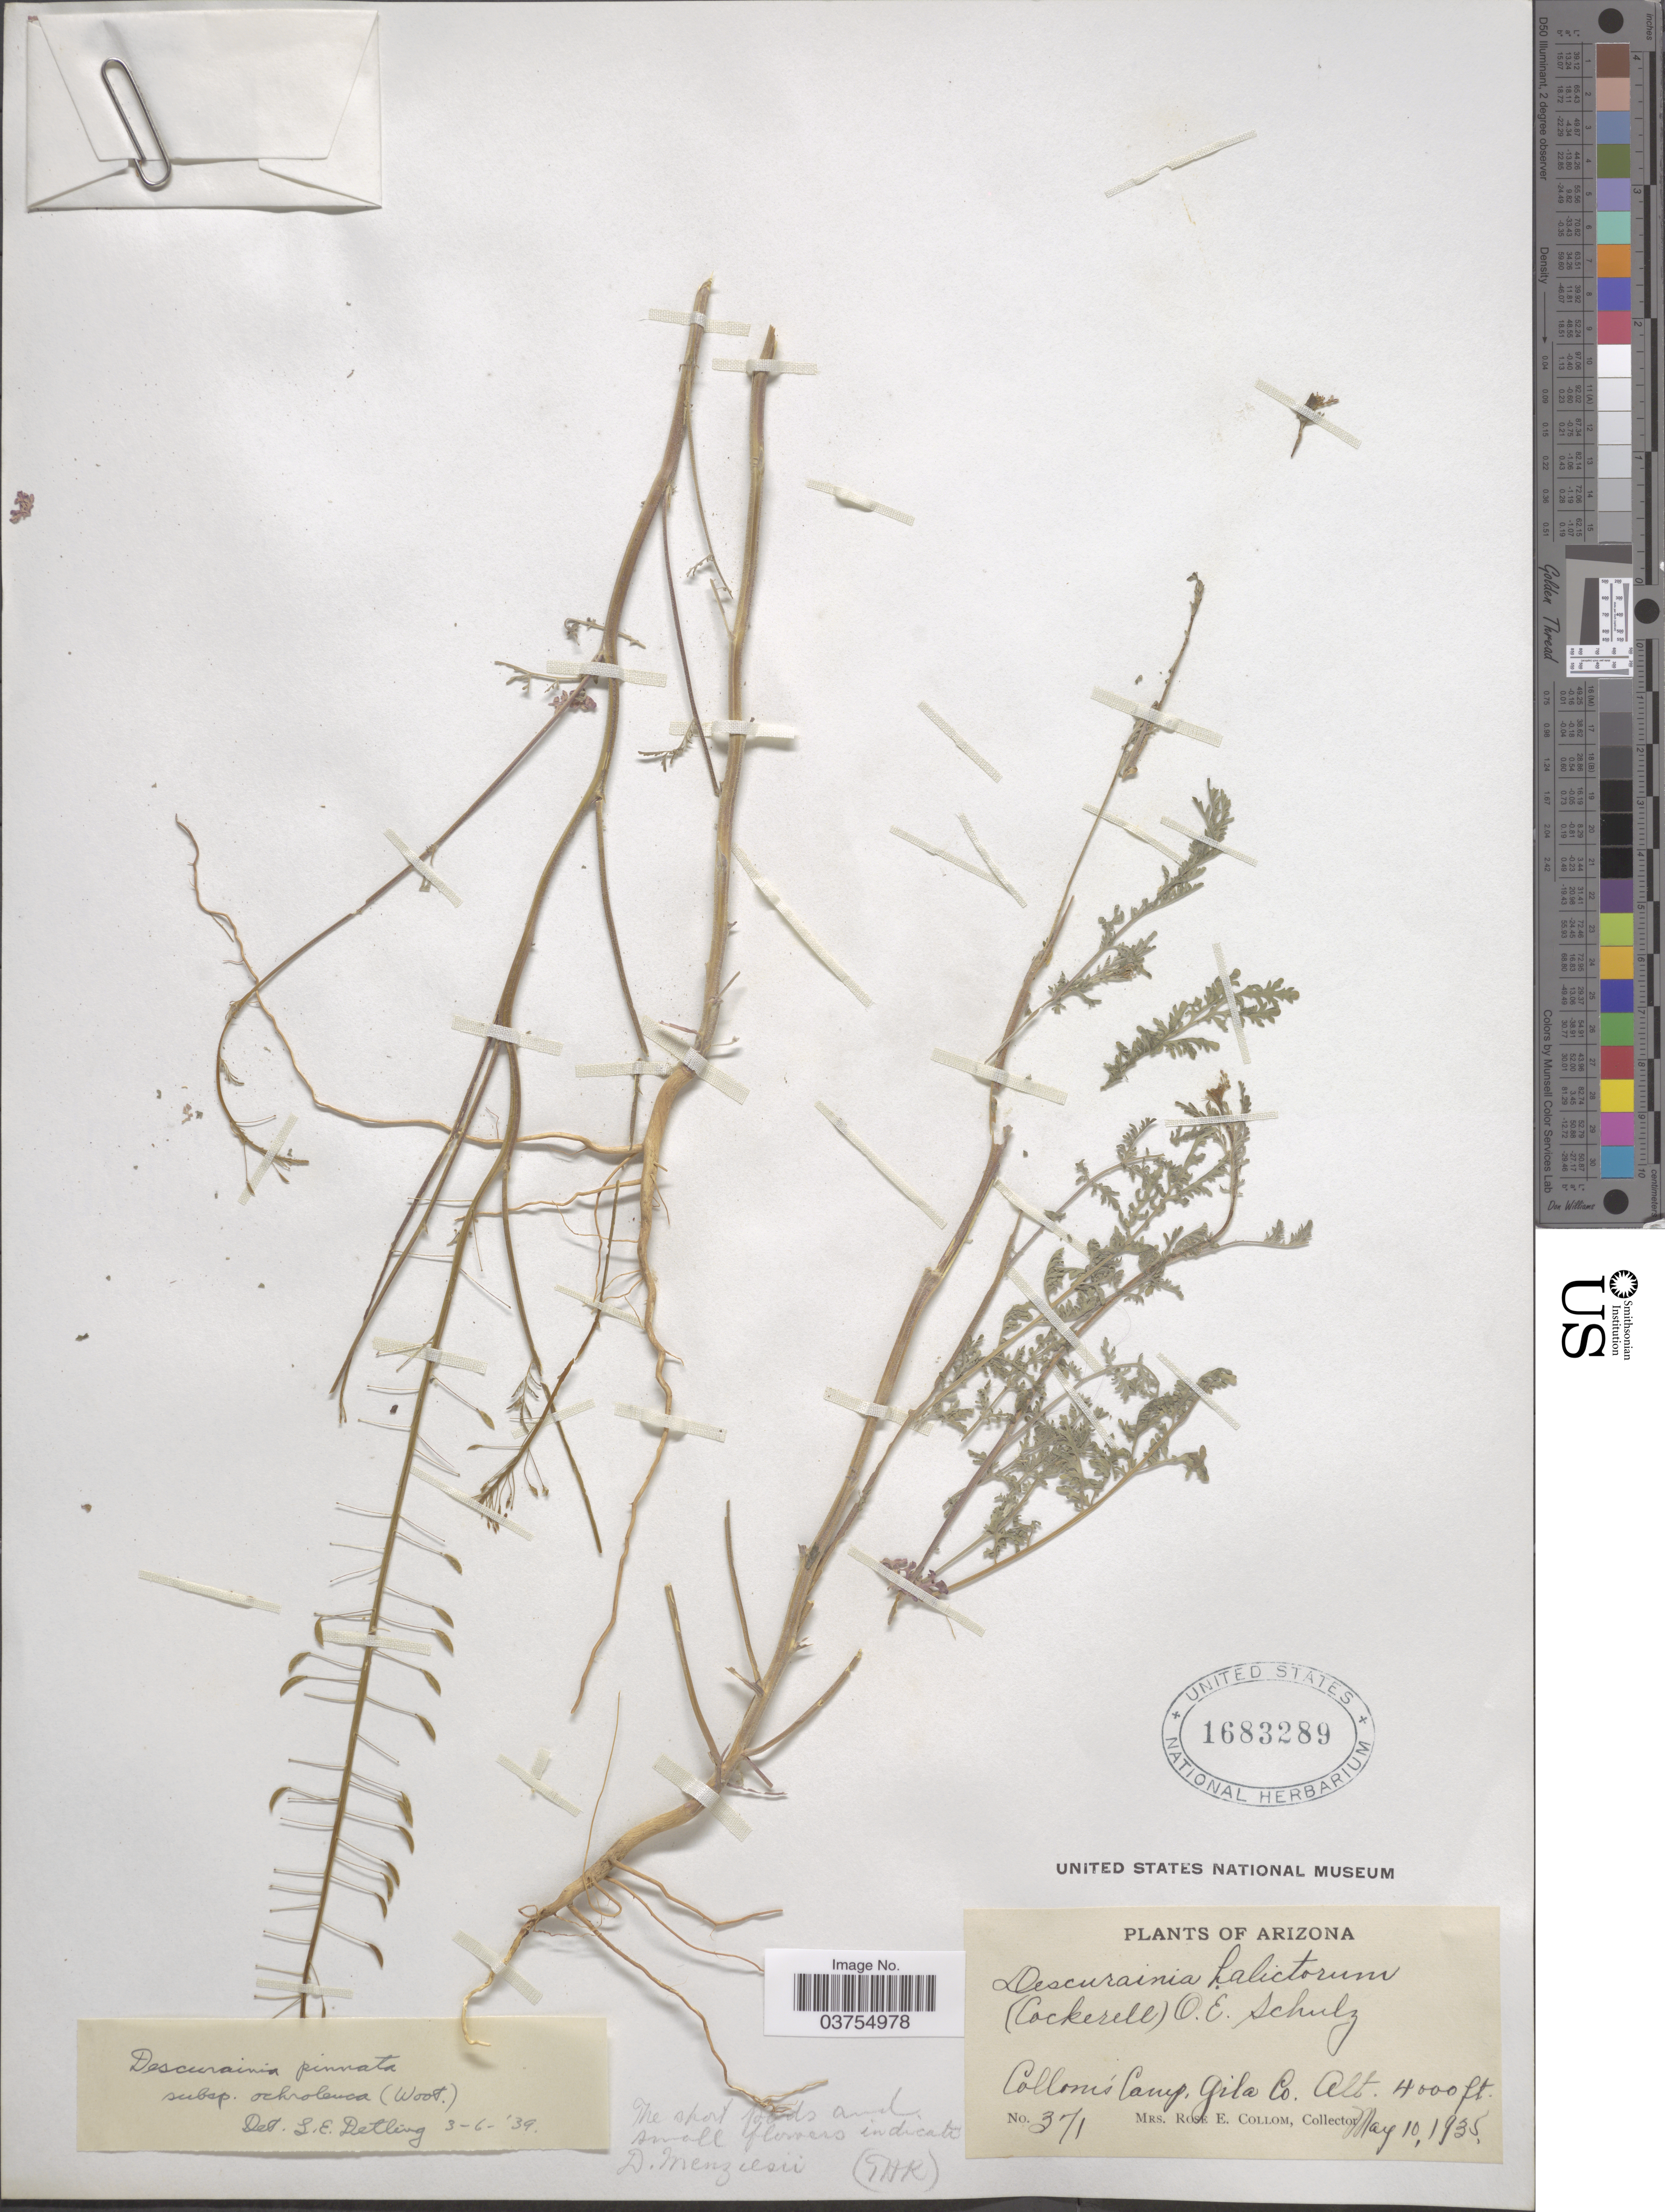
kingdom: Plantae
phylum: Tracheophyta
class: Magnoliopsida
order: Brassicales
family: Brassicaceae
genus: Descurainia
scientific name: Descurainia pinnata subsp. ochroleuca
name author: (Wooton) Detling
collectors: R. E. Collom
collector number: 371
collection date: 1935-05-10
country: United States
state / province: Arizona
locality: Collom's Camp, Gila Co.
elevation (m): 1219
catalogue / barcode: US 1683289